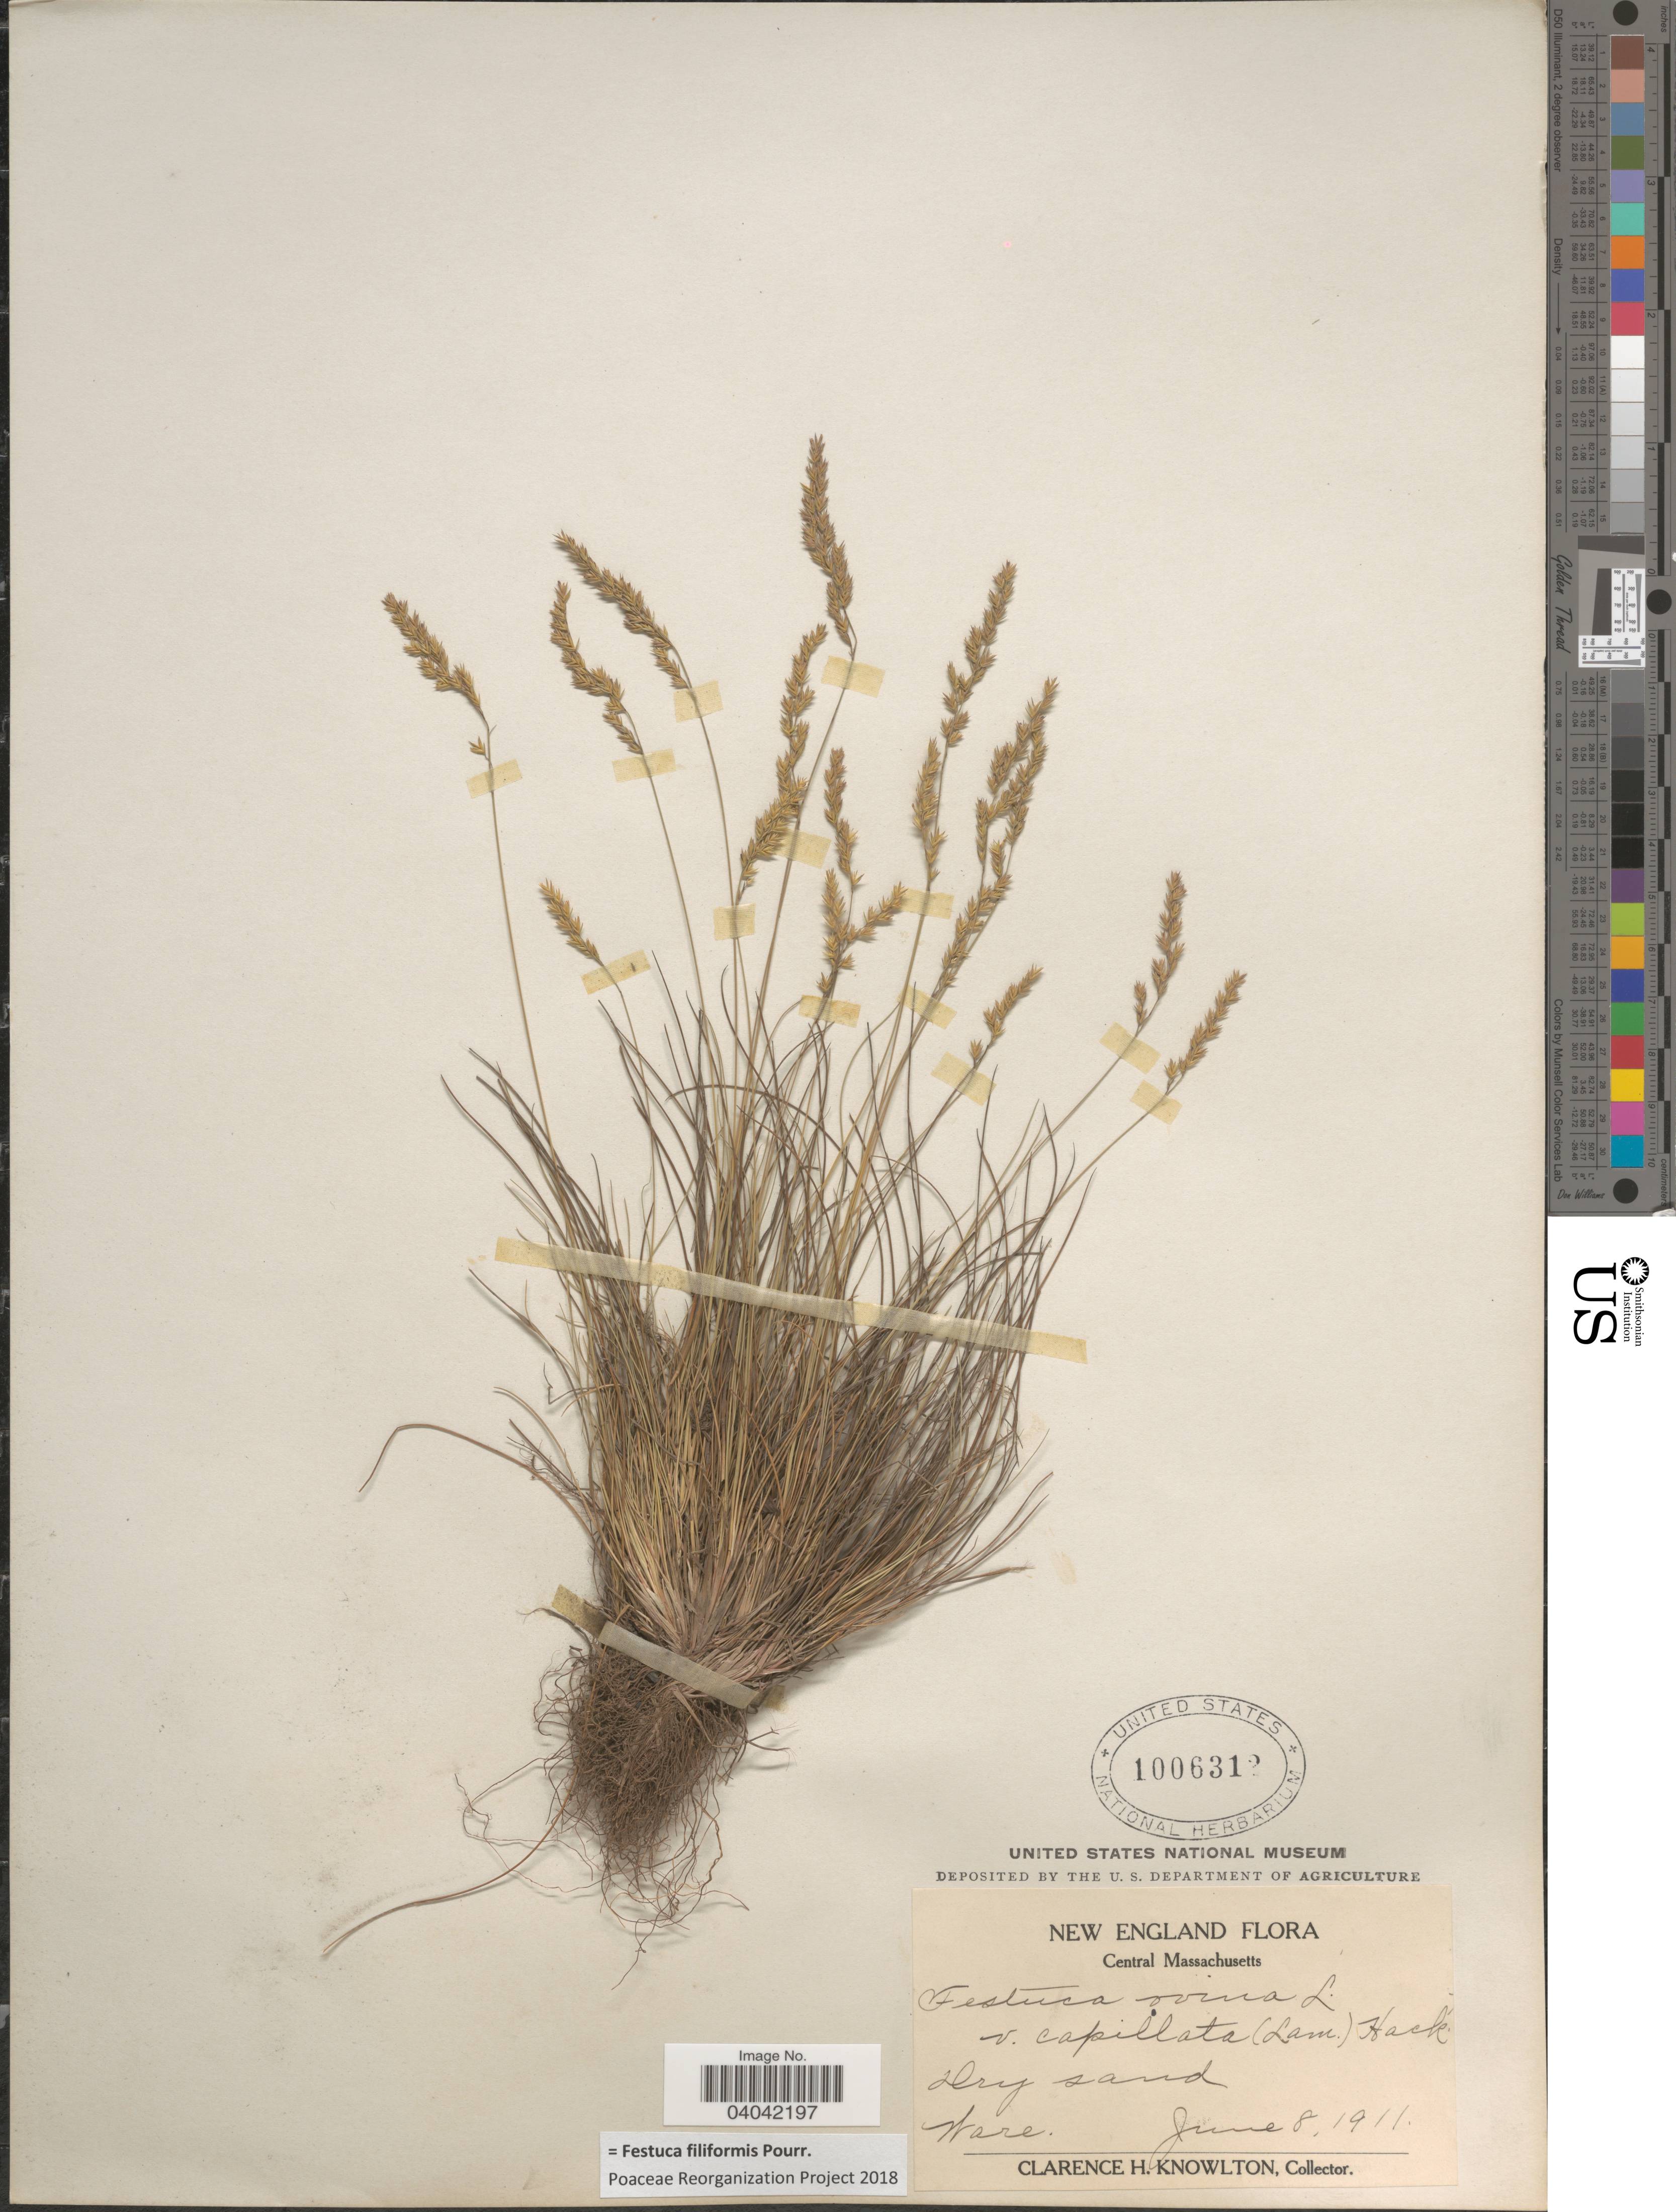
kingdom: Plantae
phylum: Tracheophyta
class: Liliopsida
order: Poales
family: Poaceae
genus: Festuca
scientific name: Festuca filiformis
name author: Pourr.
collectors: C. H. Knowlton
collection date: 1911-06-08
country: United States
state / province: Massachusetts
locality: New England. Central Massachusetts.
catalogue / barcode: US 1006312